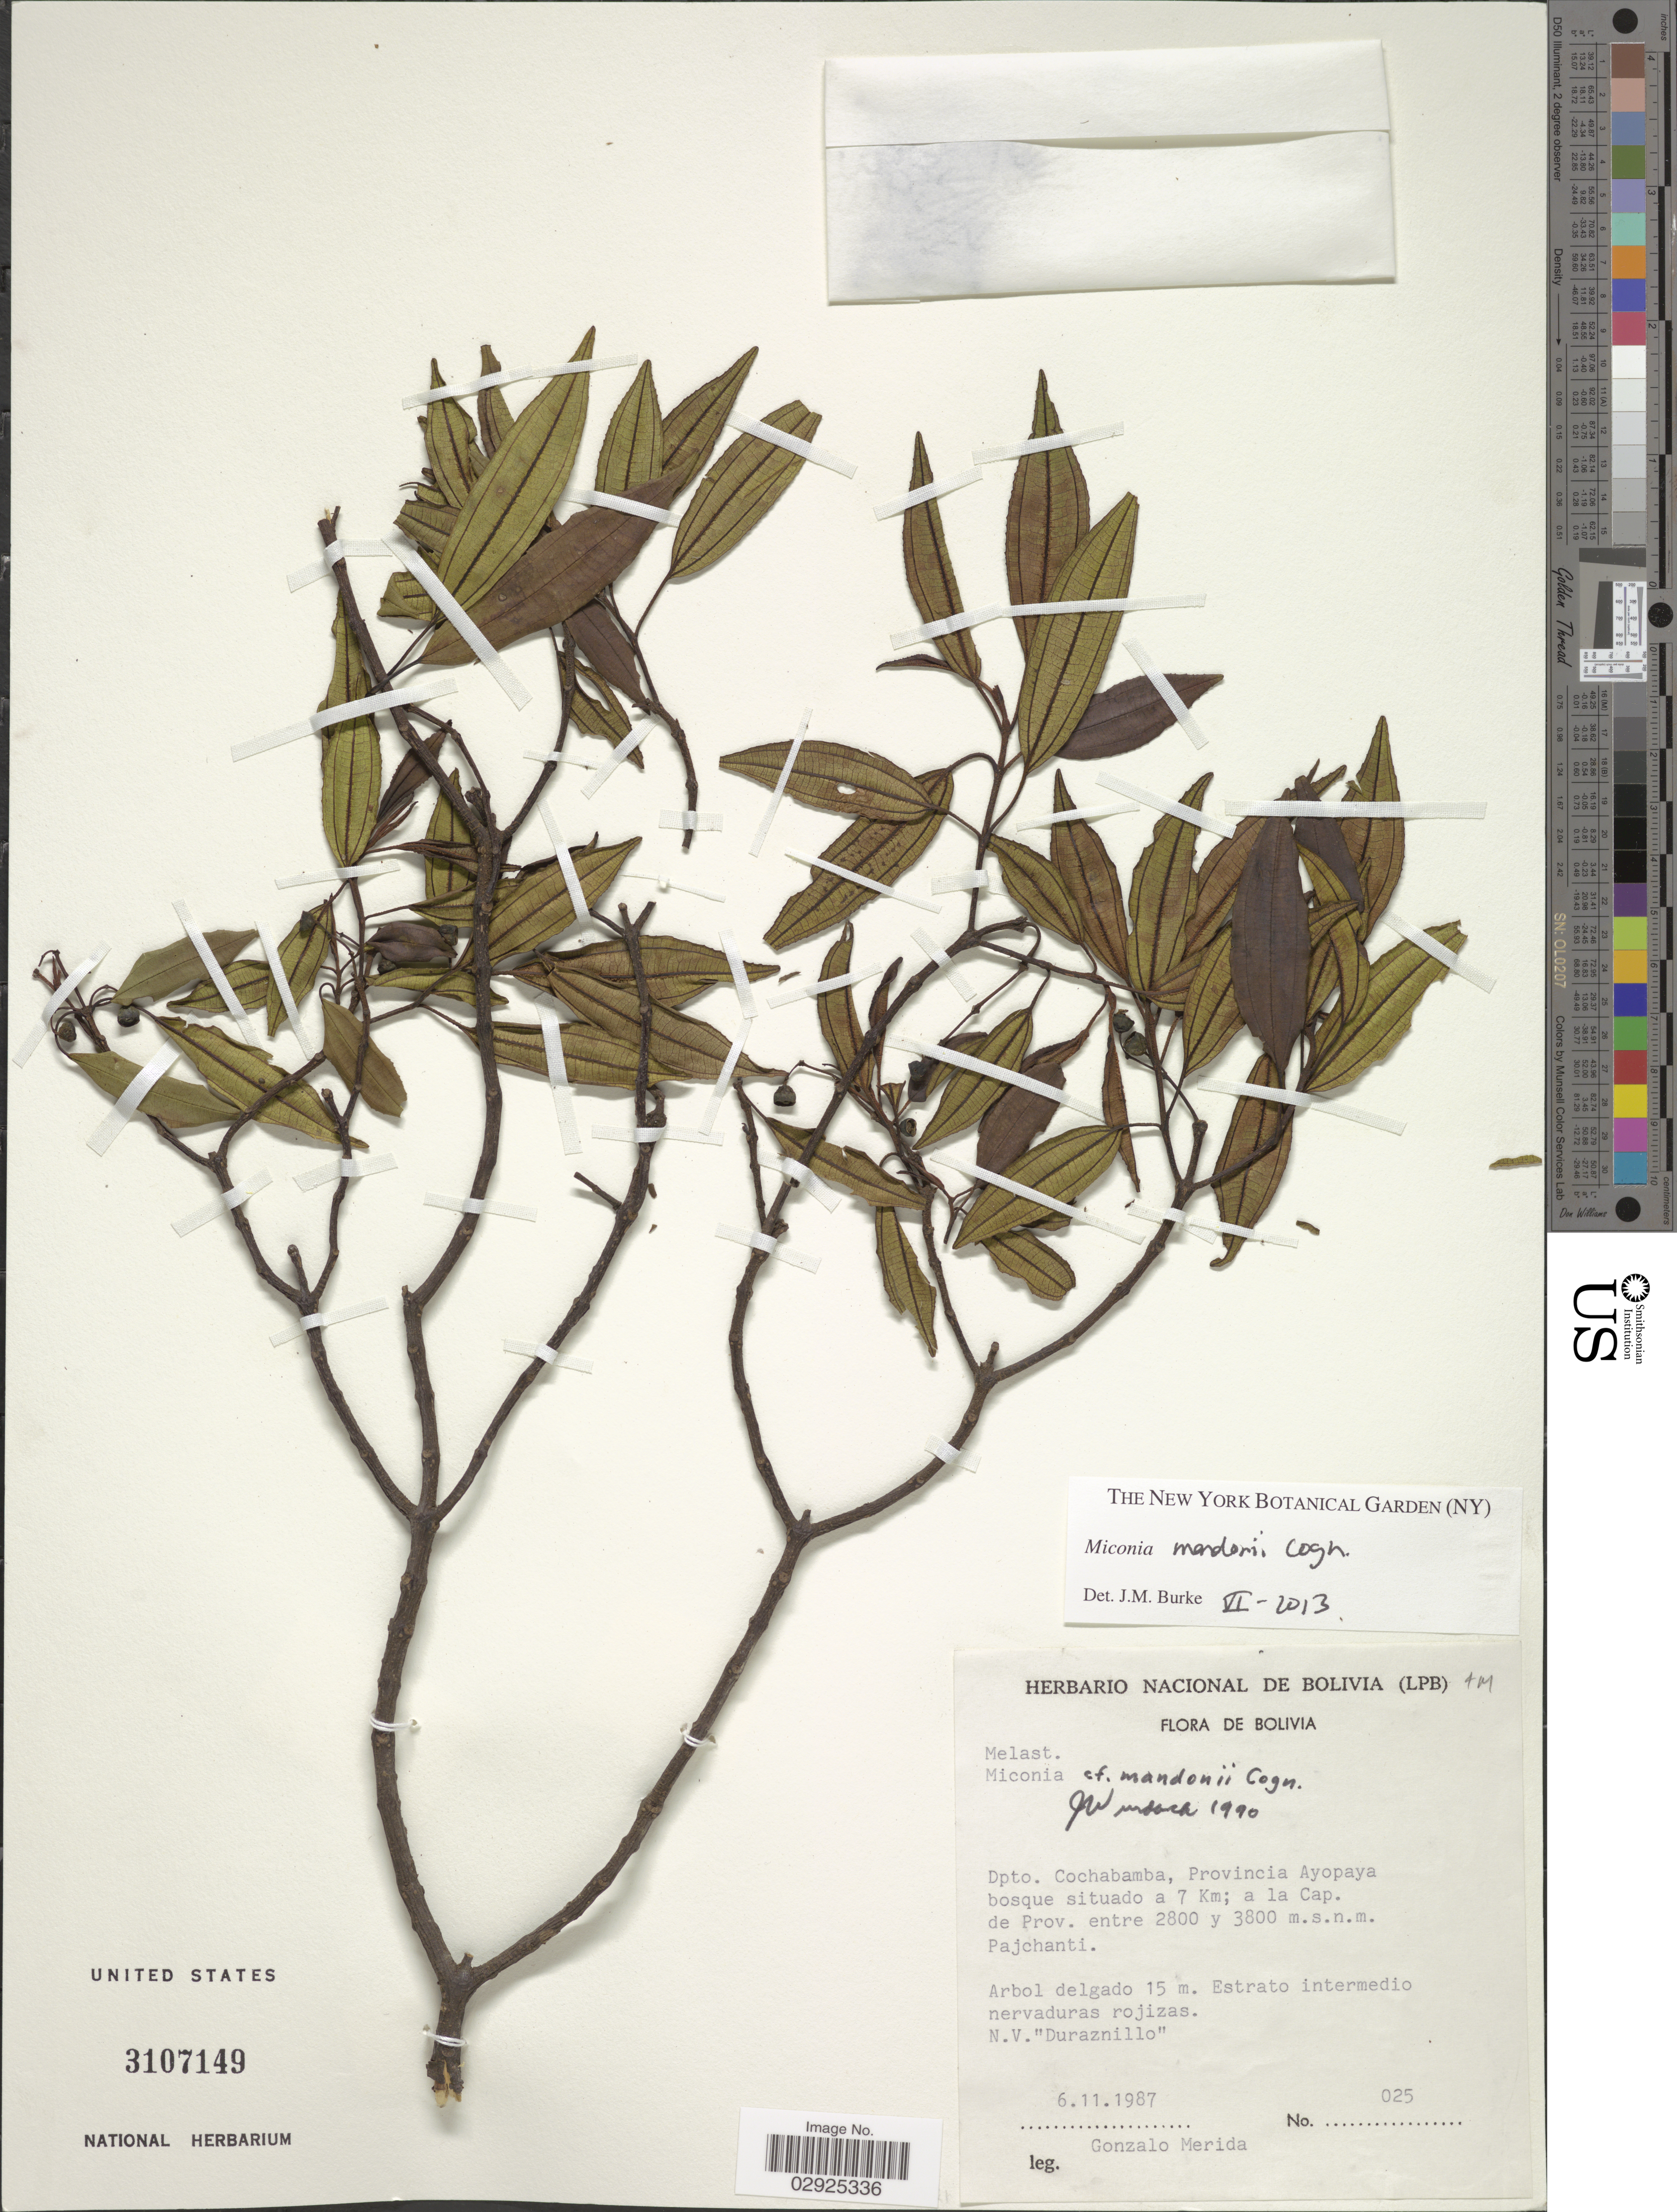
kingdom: Plantae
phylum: Tracheophyta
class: Magnoliopsida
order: Myrtales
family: Melastomataceae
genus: Miconia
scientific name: Miconia mandonii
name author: Cogn. in A. DC.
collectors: G. Merida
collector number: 025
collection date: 1987-11-06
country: Bolivia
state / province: Cochabamba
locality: Dpto. Cochabamba, Provincia Ayopaya, bosque situado a 7 Km: a la Cap., Pajchanti.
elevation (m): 2800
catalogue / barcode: US 3107149